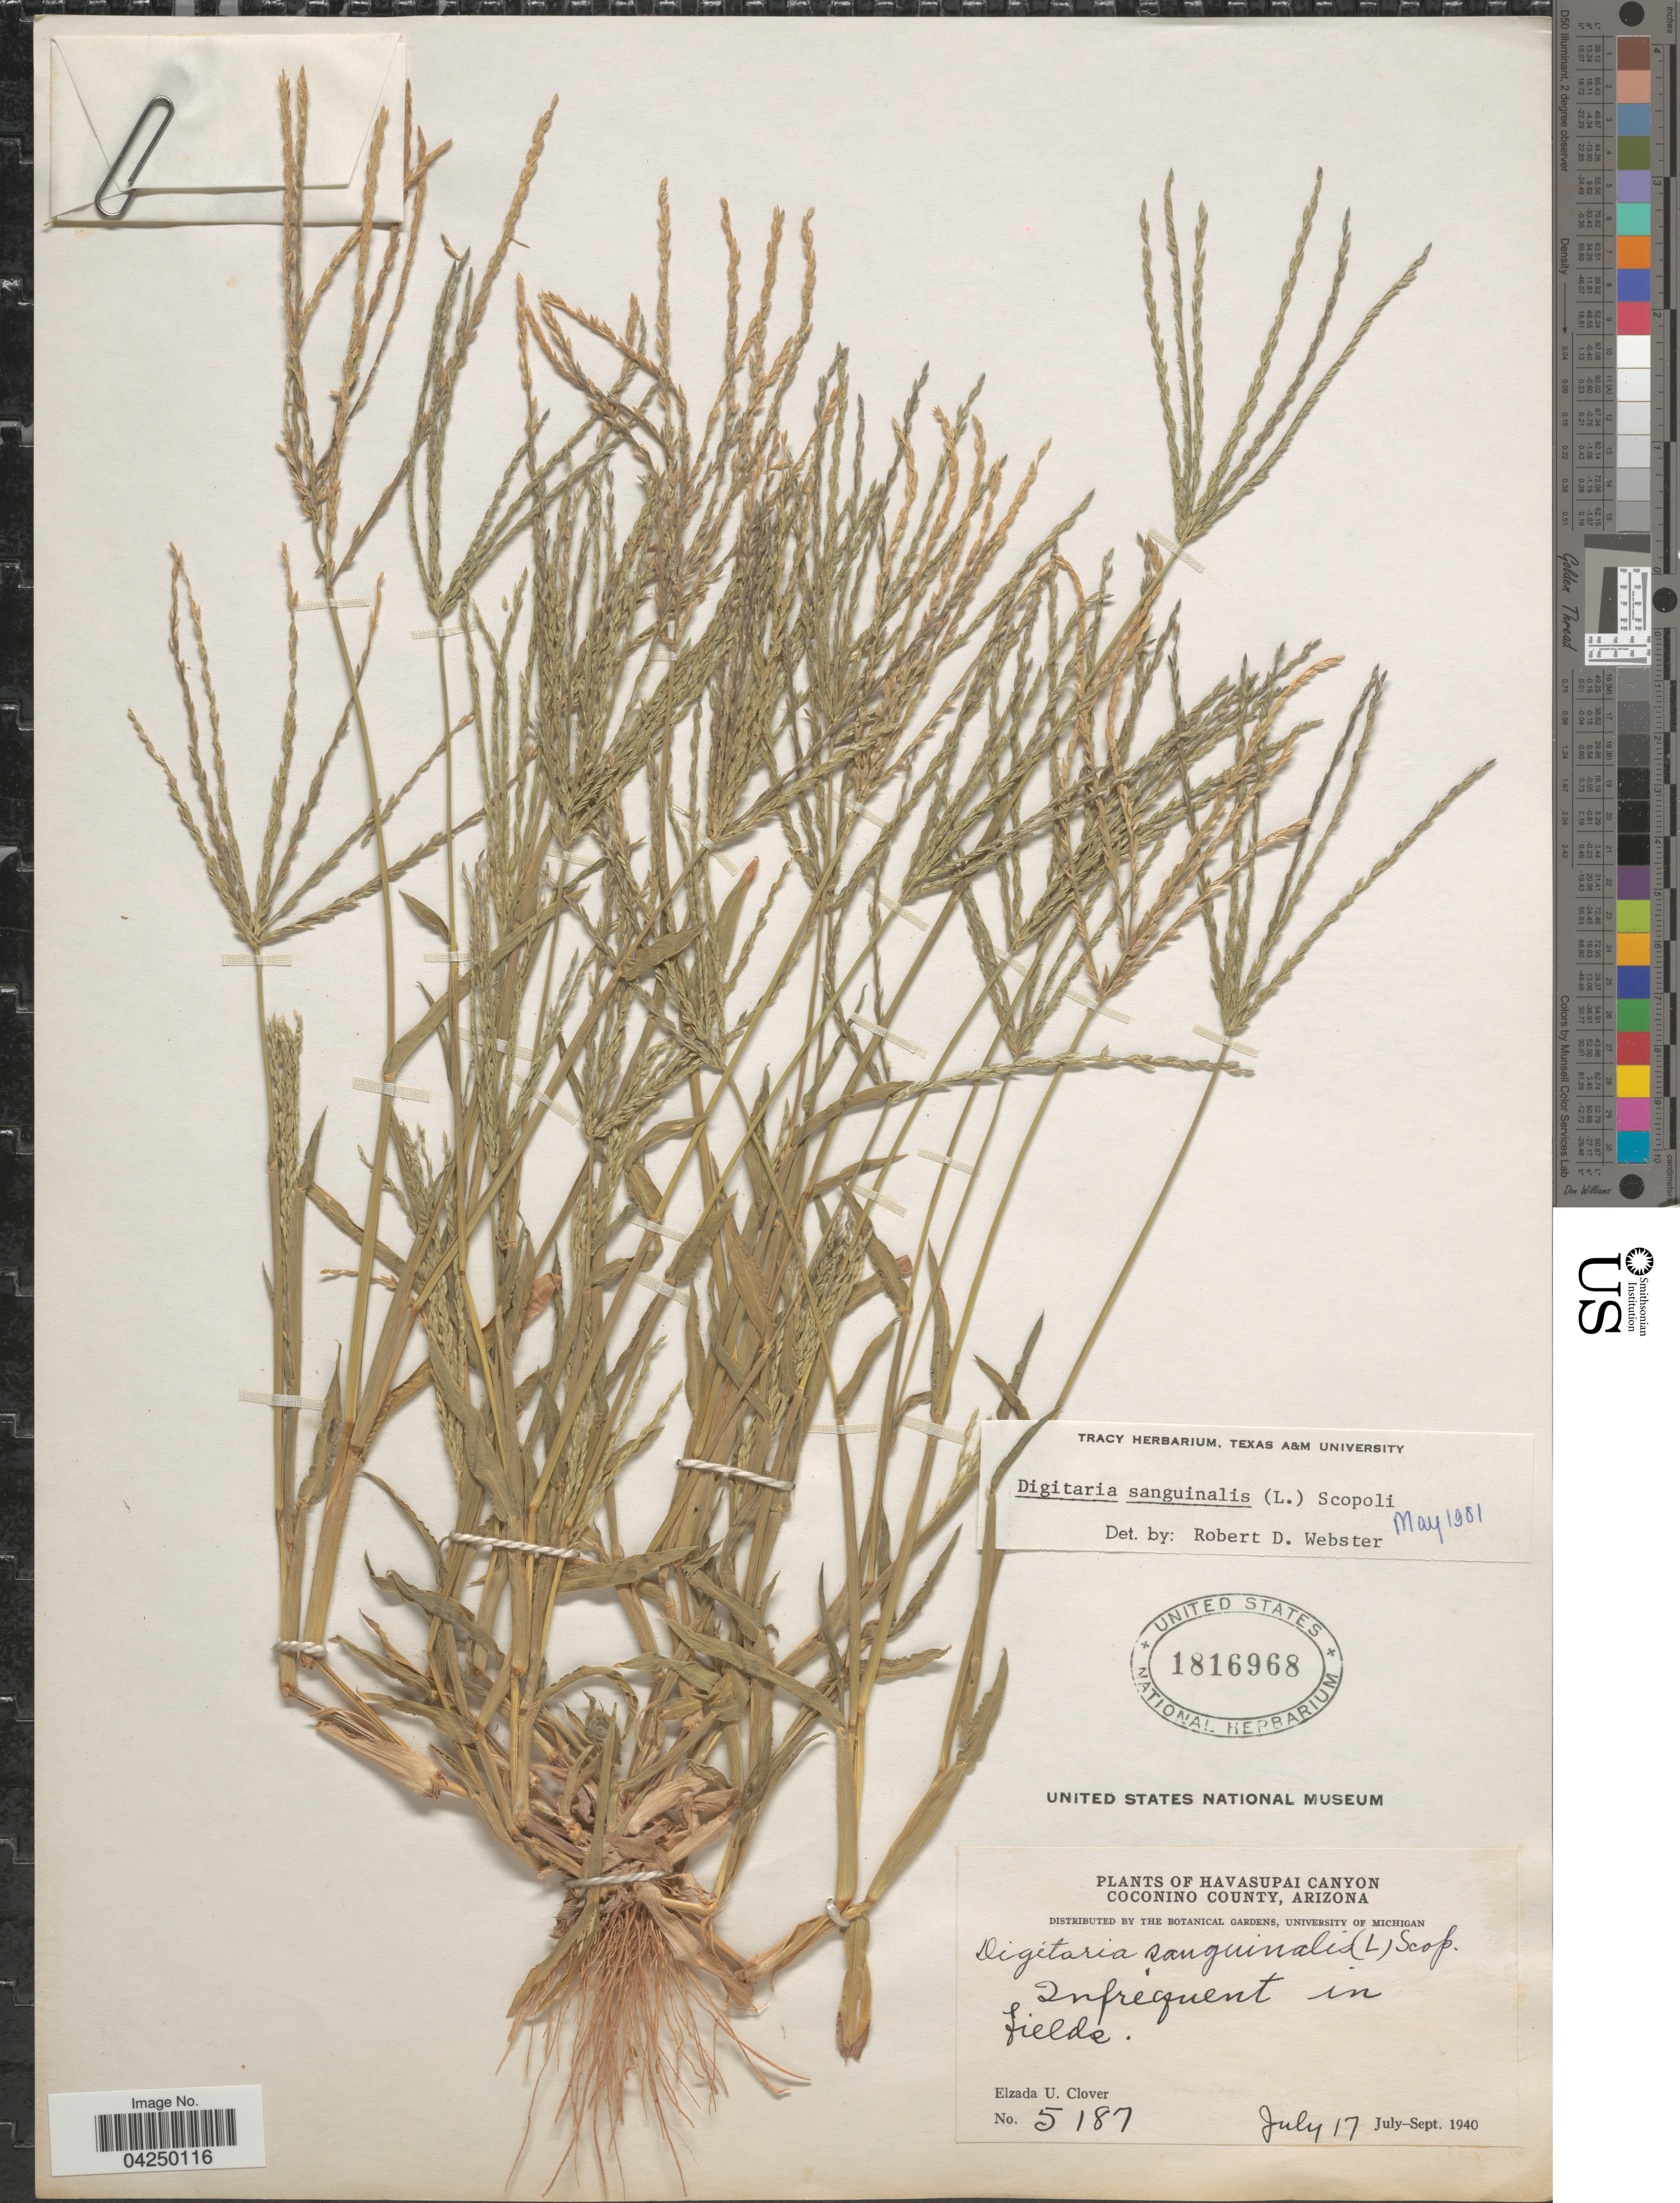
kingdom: Plantae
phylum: Tracheophyta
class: Liliopsida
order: Poales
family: Poaceae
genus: Digitaria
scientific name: Digitaria sanguinalis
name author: (L.) Scop.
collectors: E. U. Clover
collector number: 5187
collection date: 1940-07-17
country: United States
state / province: Arizona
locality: Havasupai Canyon. Coconino County. Infrequent in fields.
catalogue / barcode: US 1816968